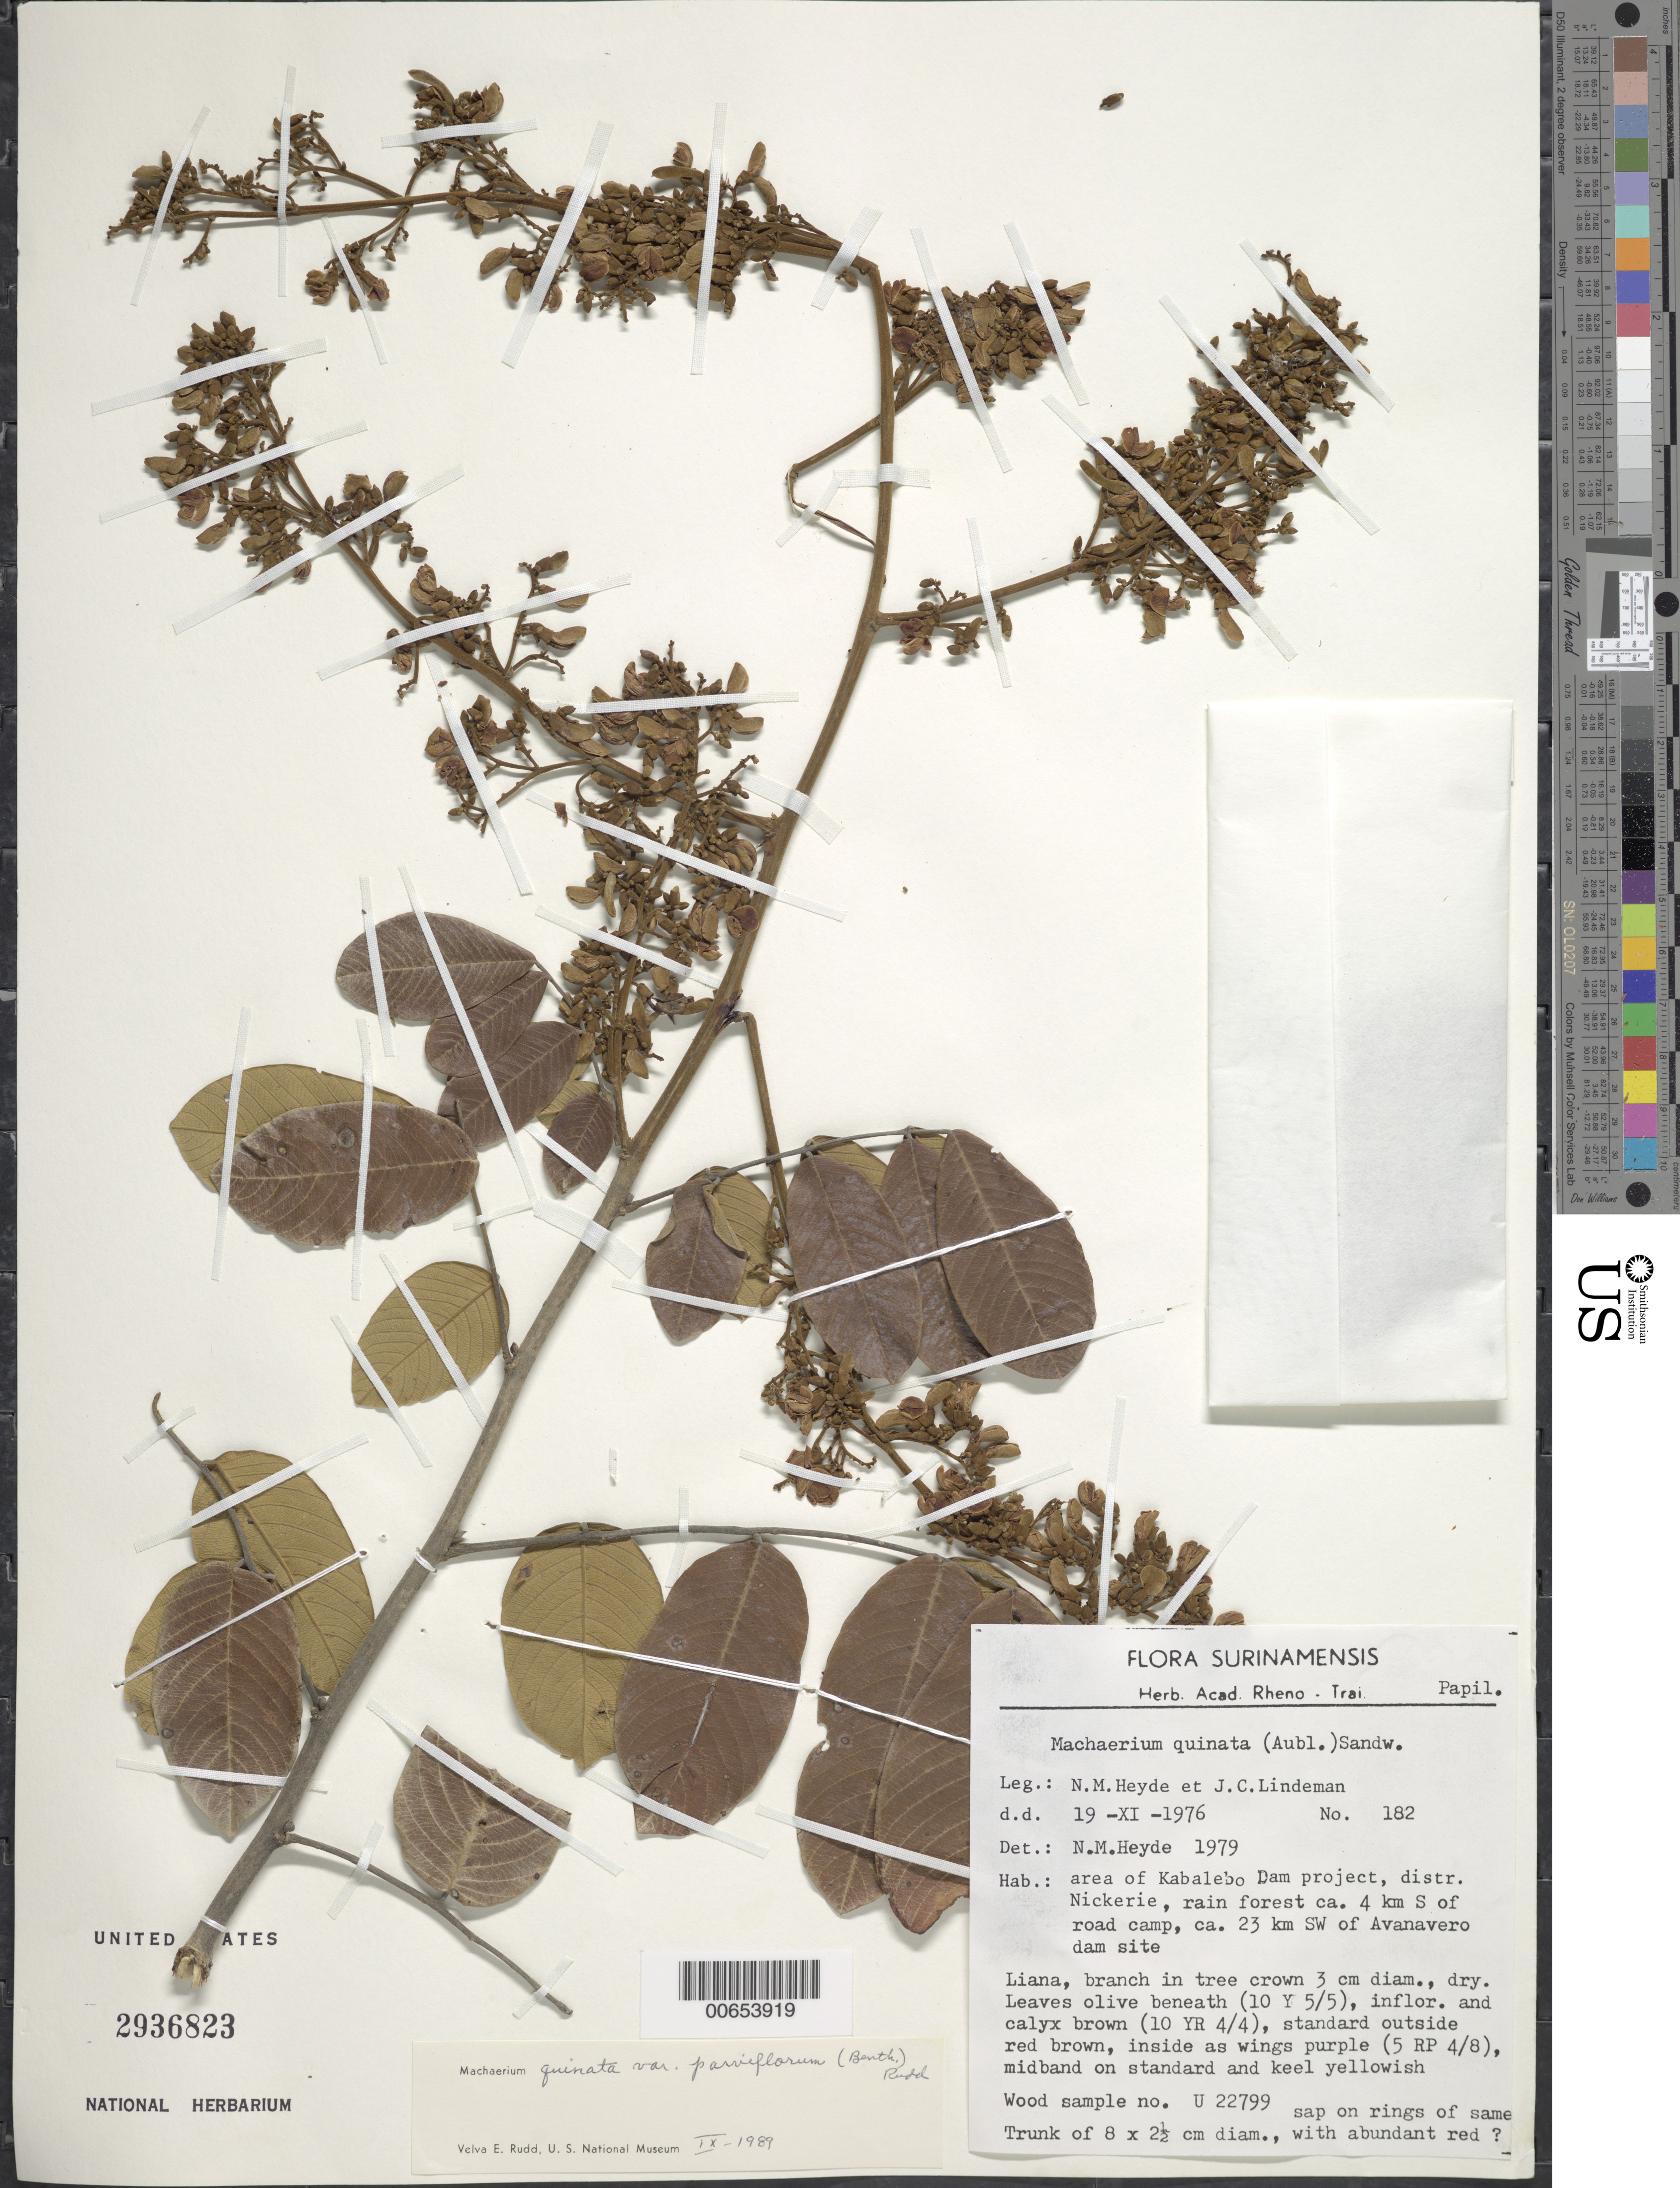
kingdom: Plantae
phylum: Tracheophyta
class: Magnoliopsida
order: Fabales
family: Fabaceae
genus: Machaerium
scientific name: Machaerium quinatum var. parviflorum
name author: (Benth.) Rudd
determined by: Rudd, V. E.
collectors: N. M. Heyde & J. C. Lindeman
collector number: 182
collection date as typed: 19-Nov-76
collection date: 1976-11-19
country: Suriname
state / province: Nickerie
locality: Kabalebo Dam project, 23 km SW of Avanavero dam site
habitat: Rain forest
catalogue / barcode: US 2936823